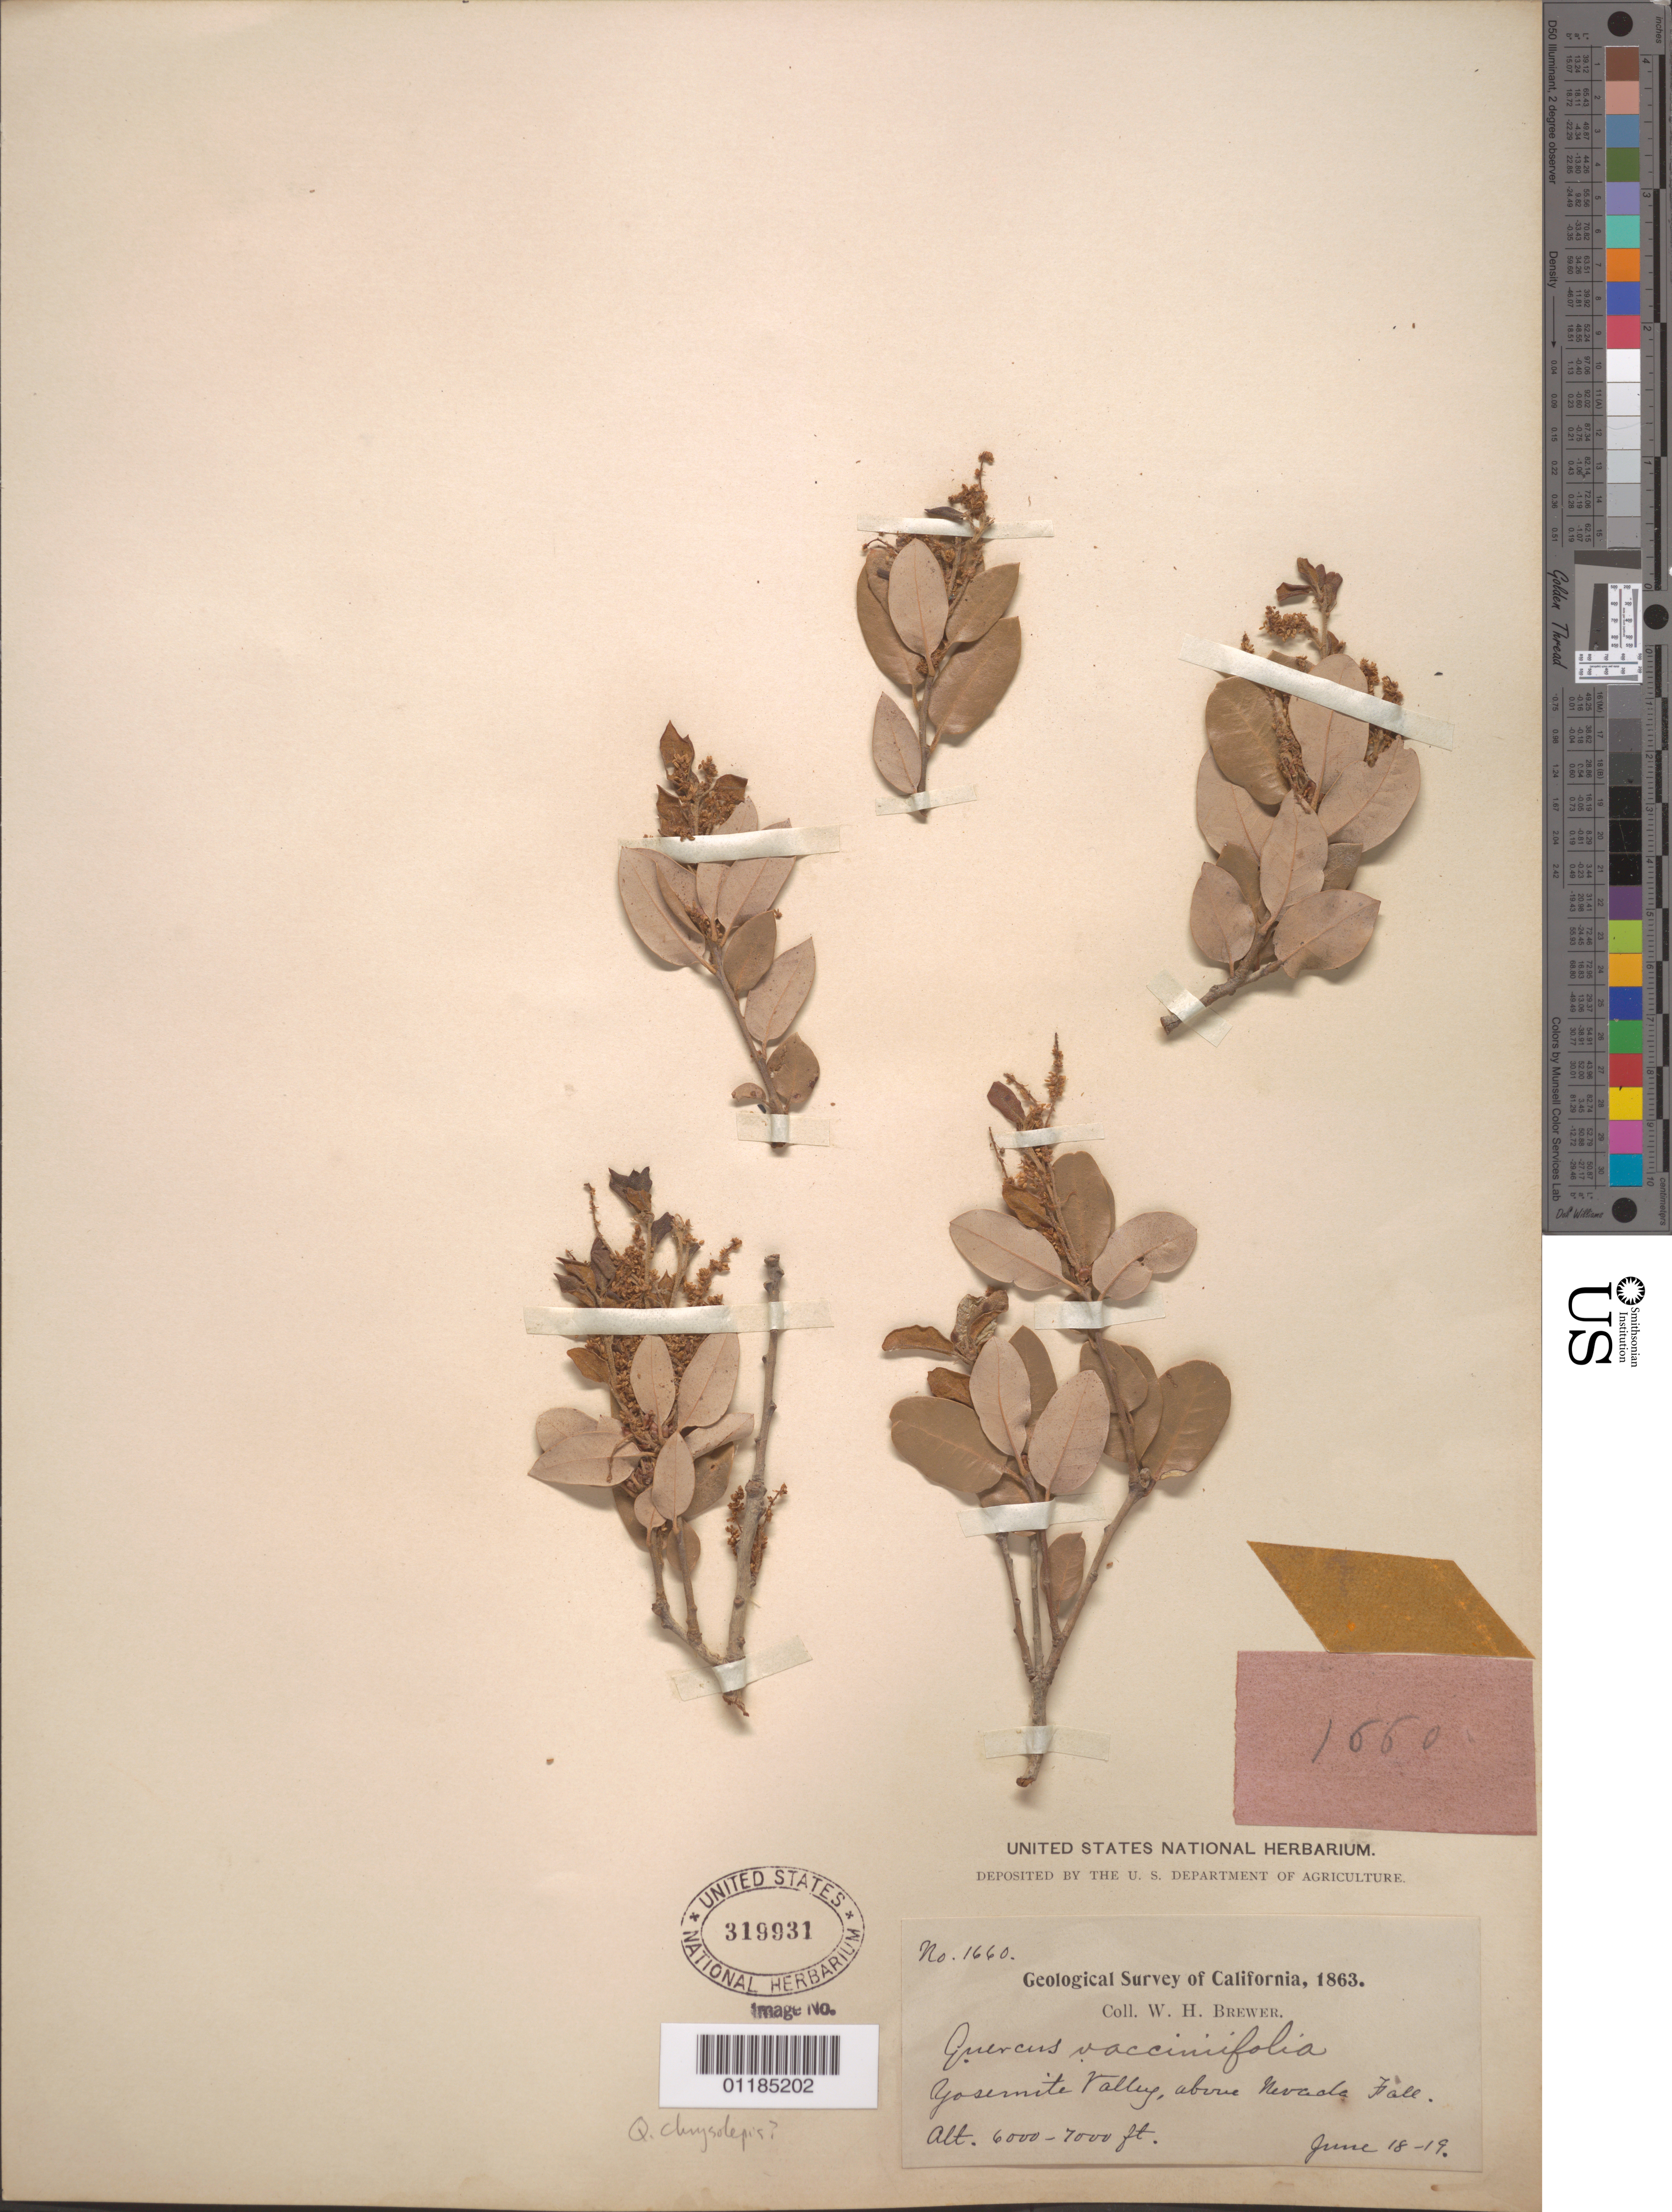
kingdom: Plantae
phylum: Tracheophyta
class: Magnoliopsida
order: Fagales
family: Fagaceae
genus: Quercus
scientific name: Quercus vacciniifolia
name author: Kellogg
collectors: W. H. Brewer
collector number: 1660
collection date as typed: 18 Jun 1863 and 19 Jun 1863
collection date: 1863-06-18,1863-06-19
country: United States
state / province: California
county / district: Mariposa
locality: Yosemite Valley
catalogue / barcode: US 319931